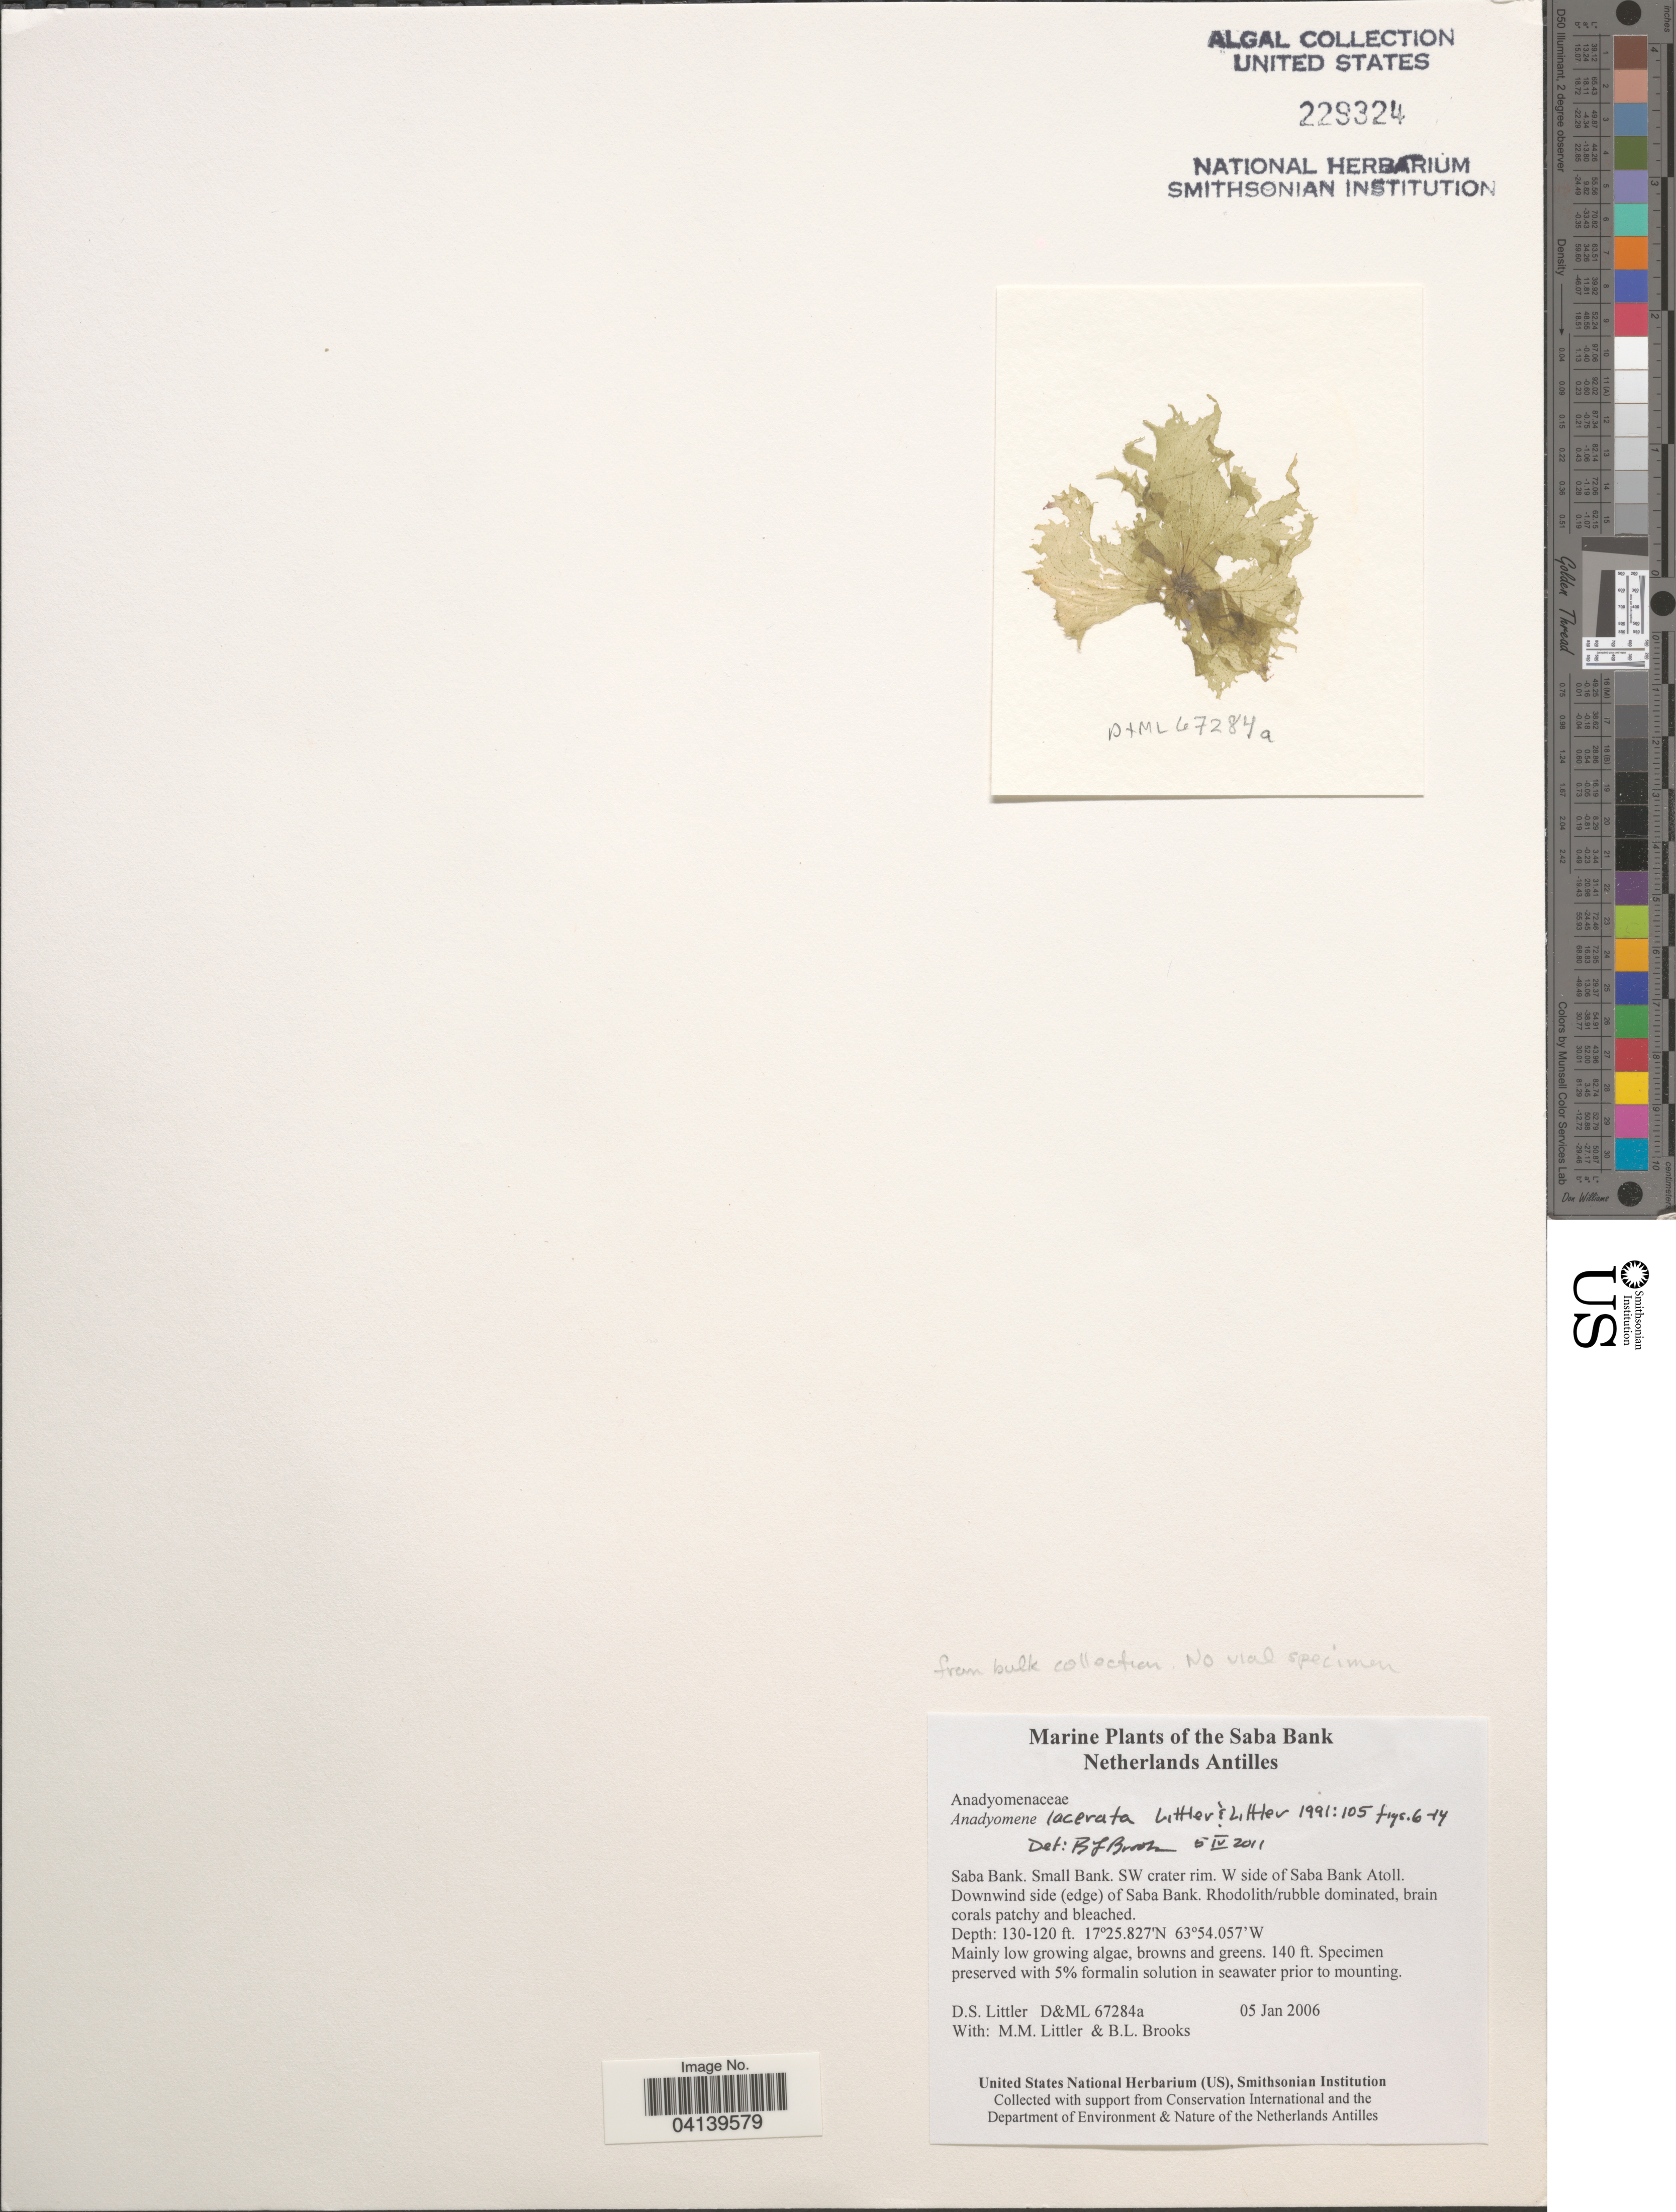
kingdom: Plantae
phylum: Chlorophyta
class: Ulvophyceae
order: Cladophorales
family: Anadyomenaceae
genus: Anadyomene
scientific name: Anadyomene lacerata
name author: D.S. Littler & Littler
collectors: D. S. Littler & B. Brooks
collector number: D&ML67284a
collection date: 2006-01-05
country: Netherlands Antilles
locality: Saba Bank. Small Bank. SW crater rim. W side of Saba Bank Atoll. Downwind side (edge) of Saba Bank.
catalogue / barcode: US 229324